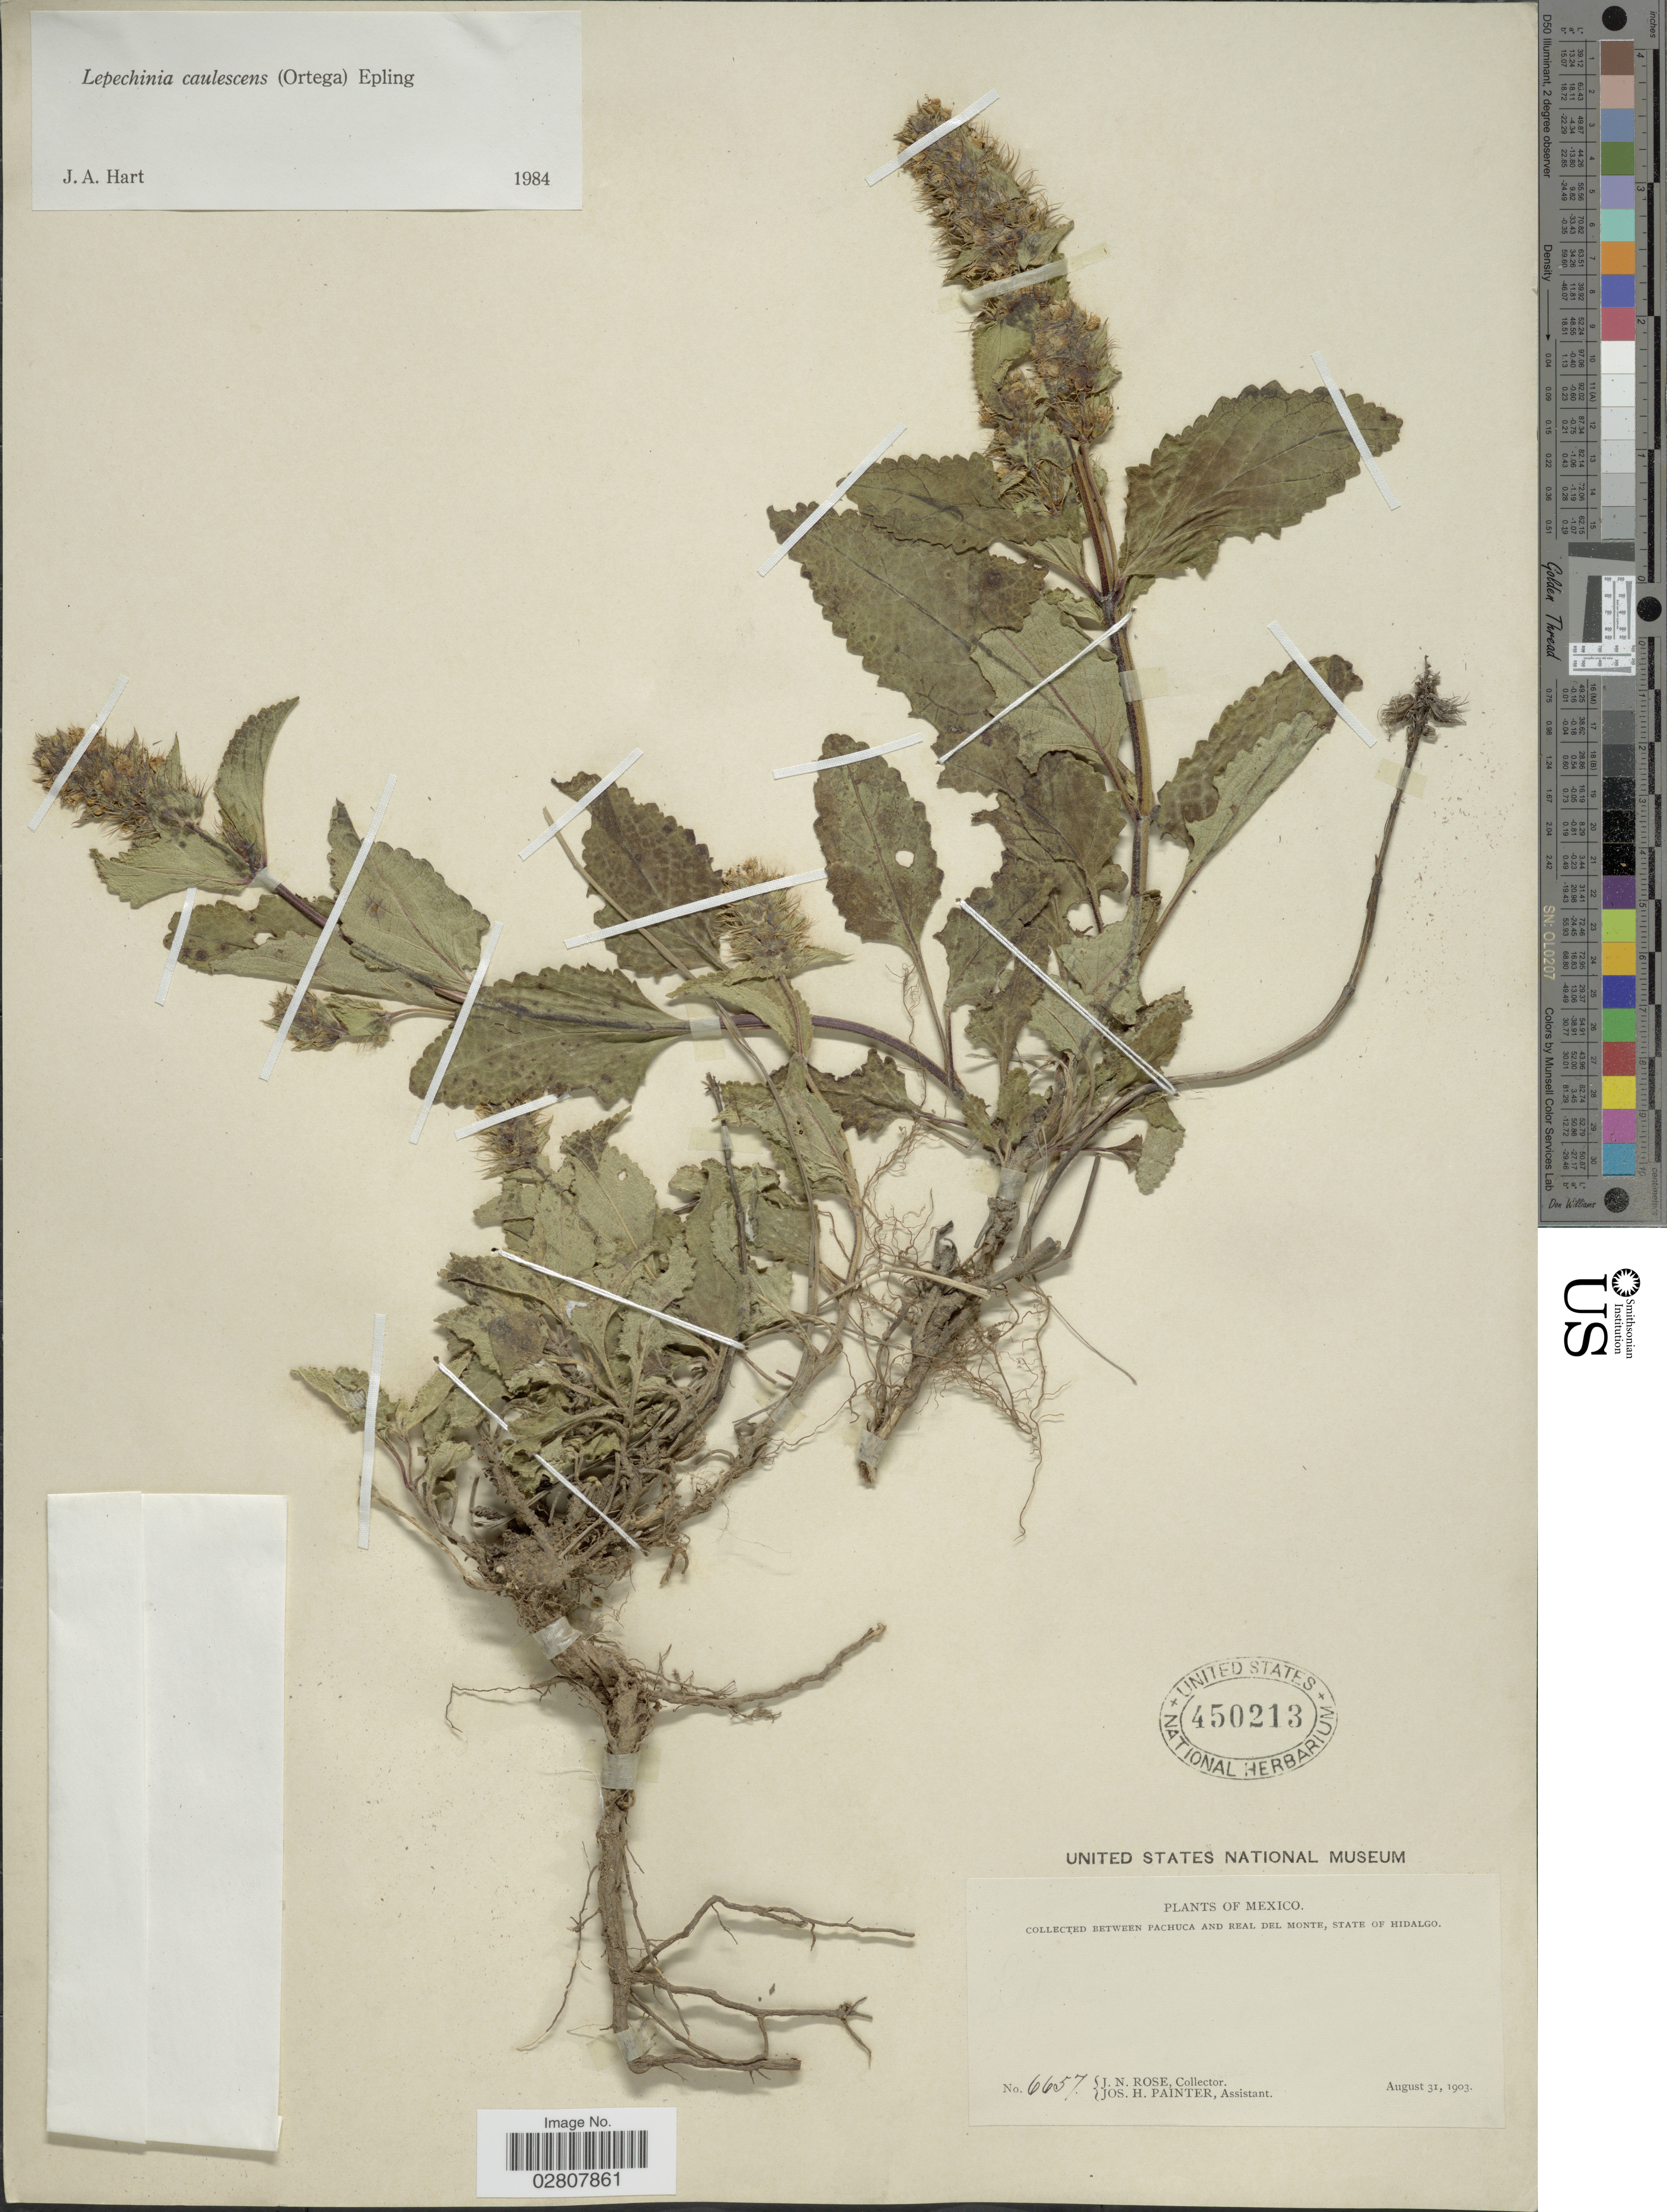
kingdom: Plantae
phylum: Tracheophyta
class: Magnoliopsida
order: Lamiales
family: Lamiaceae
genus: Lepechinia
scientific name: Lepechinia caulescens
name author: (Ortega) Epling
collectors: J. N. Rose & J. H. Painter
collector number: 6657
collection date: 1903-08-31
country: Mexico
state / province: Hidalgo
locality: Between Pachuca and Real Del Monte.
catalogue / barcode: US 450213